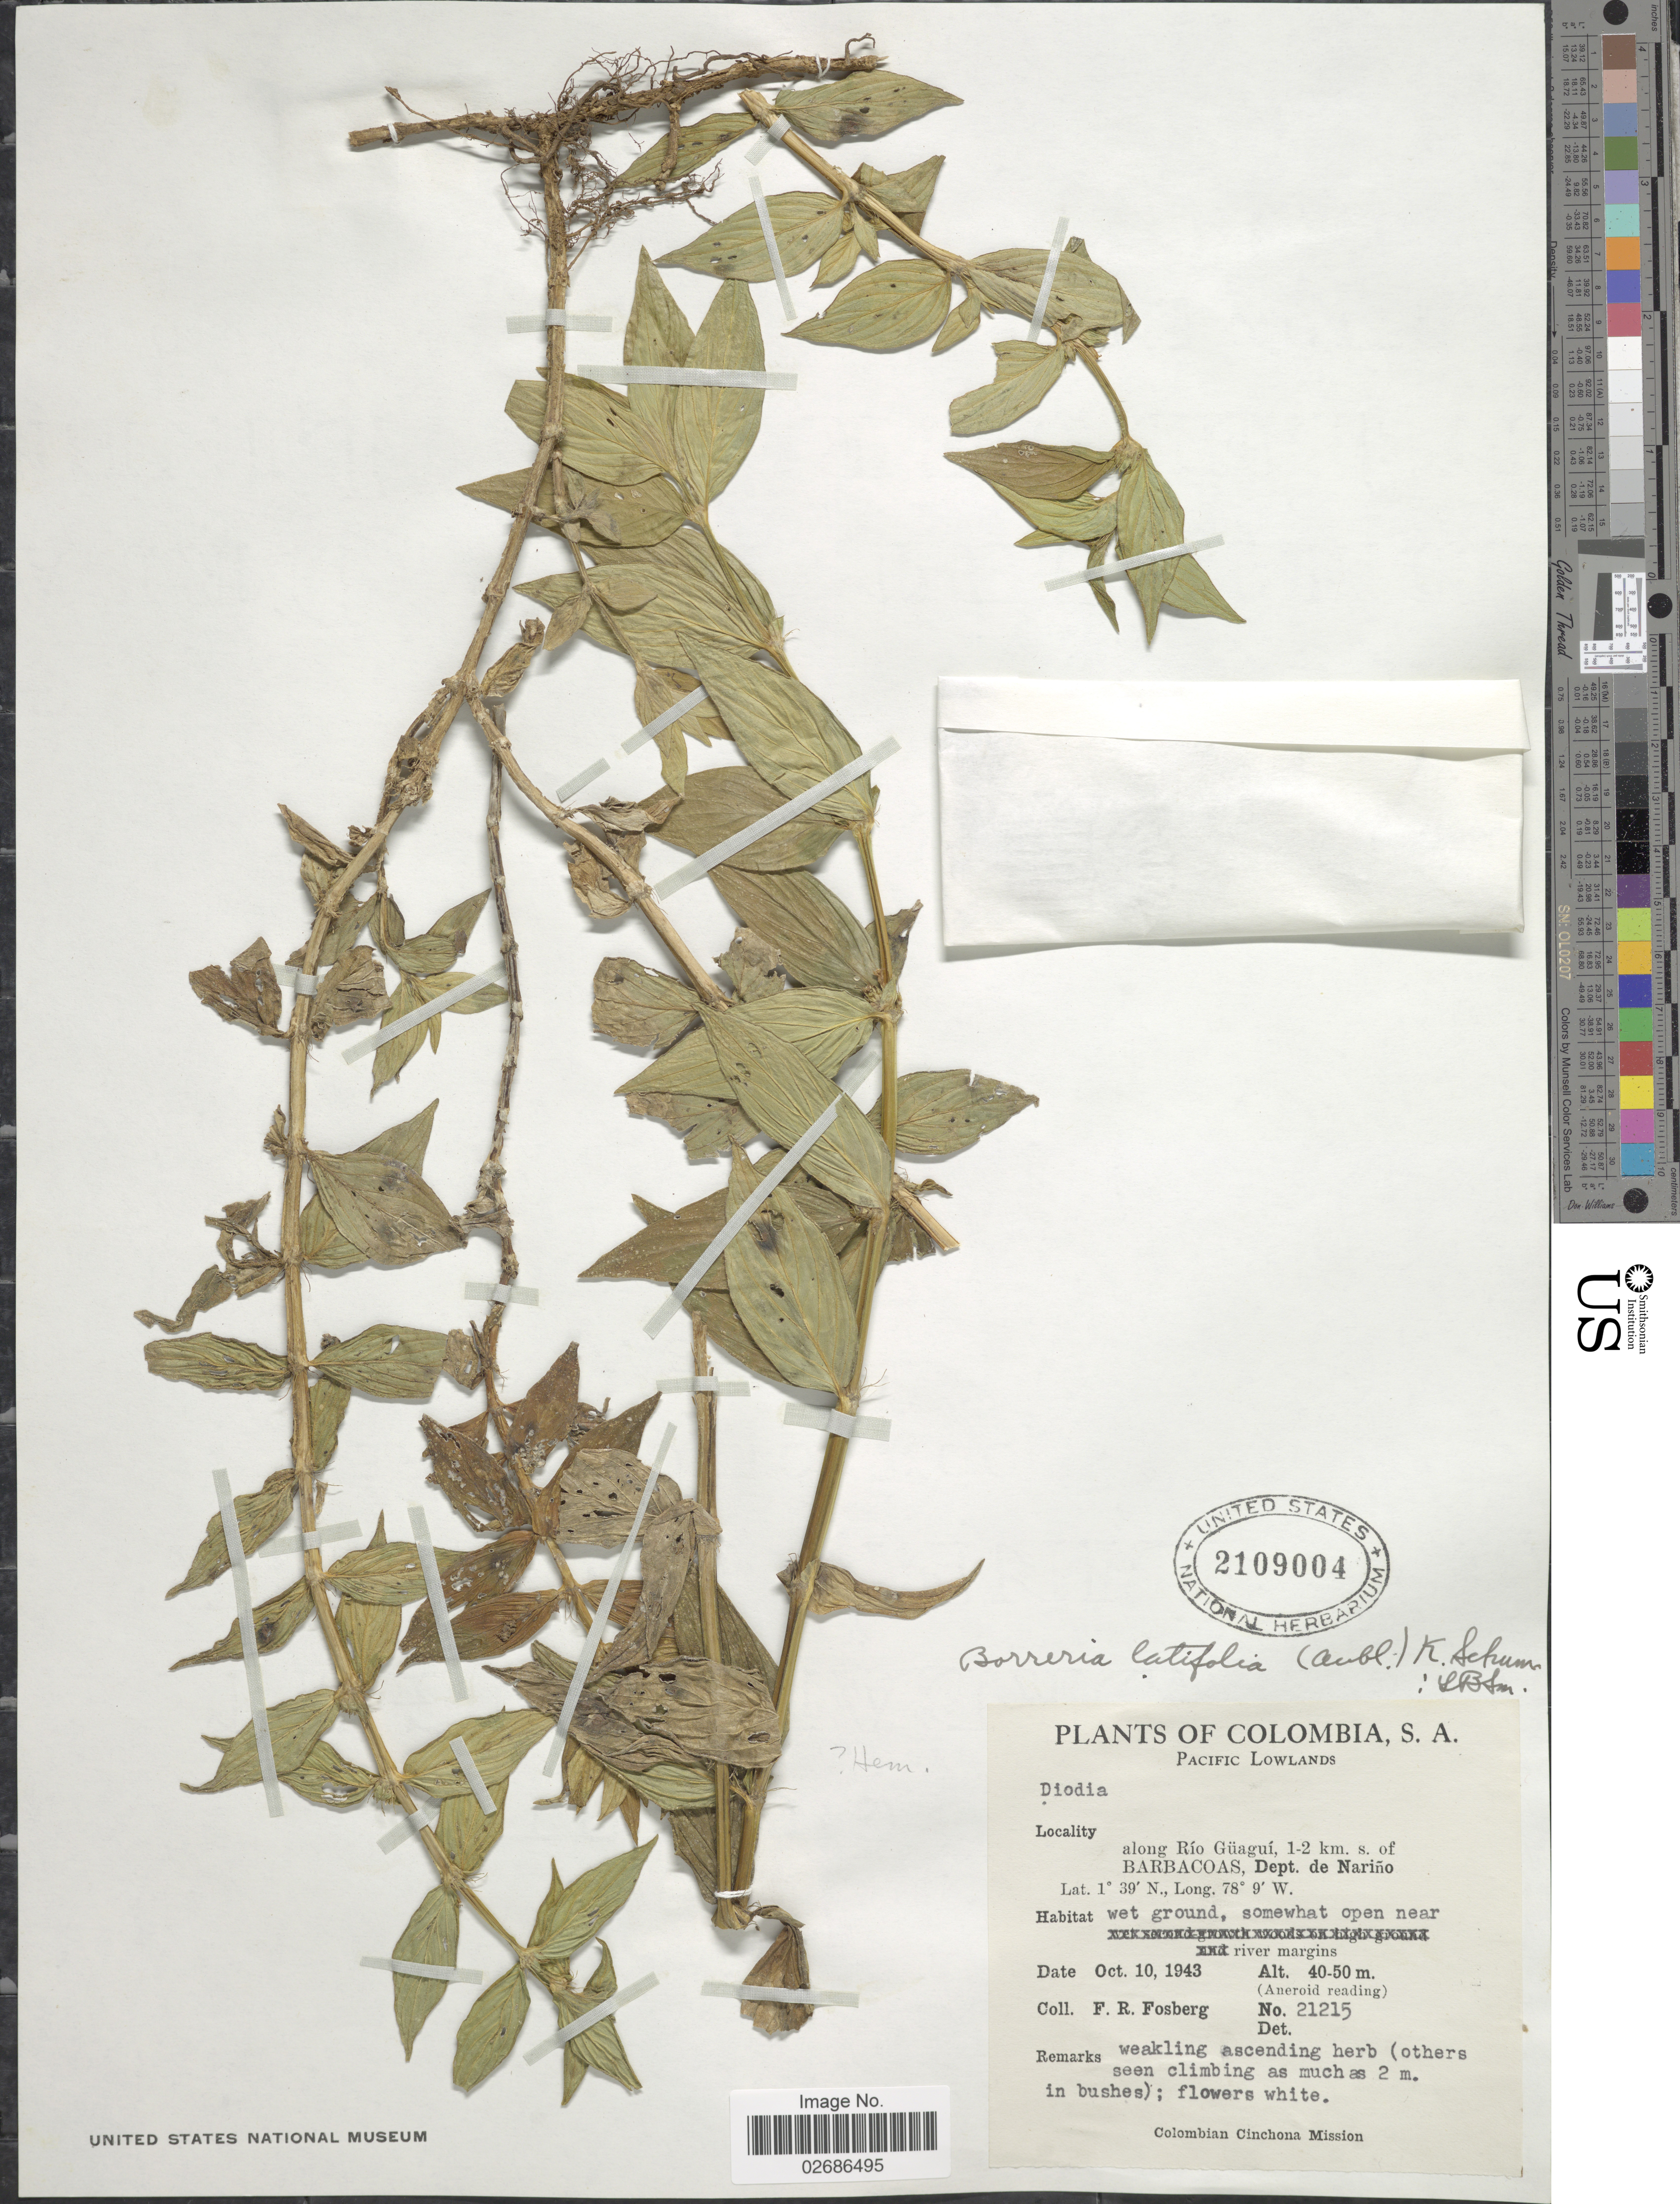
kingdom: Plantae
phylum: Tracheophyta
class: Magnoliopsida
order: Gentianales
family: Rubiaceae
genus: Borreria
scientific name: Borreria latifolia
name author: (Aubl.) K. Schum.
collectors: F. R. Fosberg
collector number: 21215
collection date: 1943-10-10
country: Colombia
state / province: Nariño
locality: Pacific Lowlands, along Rio Guagui, 1-2 km. s. of Barbacoas, Dept. de Narino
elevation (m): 40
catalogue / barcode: US 2109004